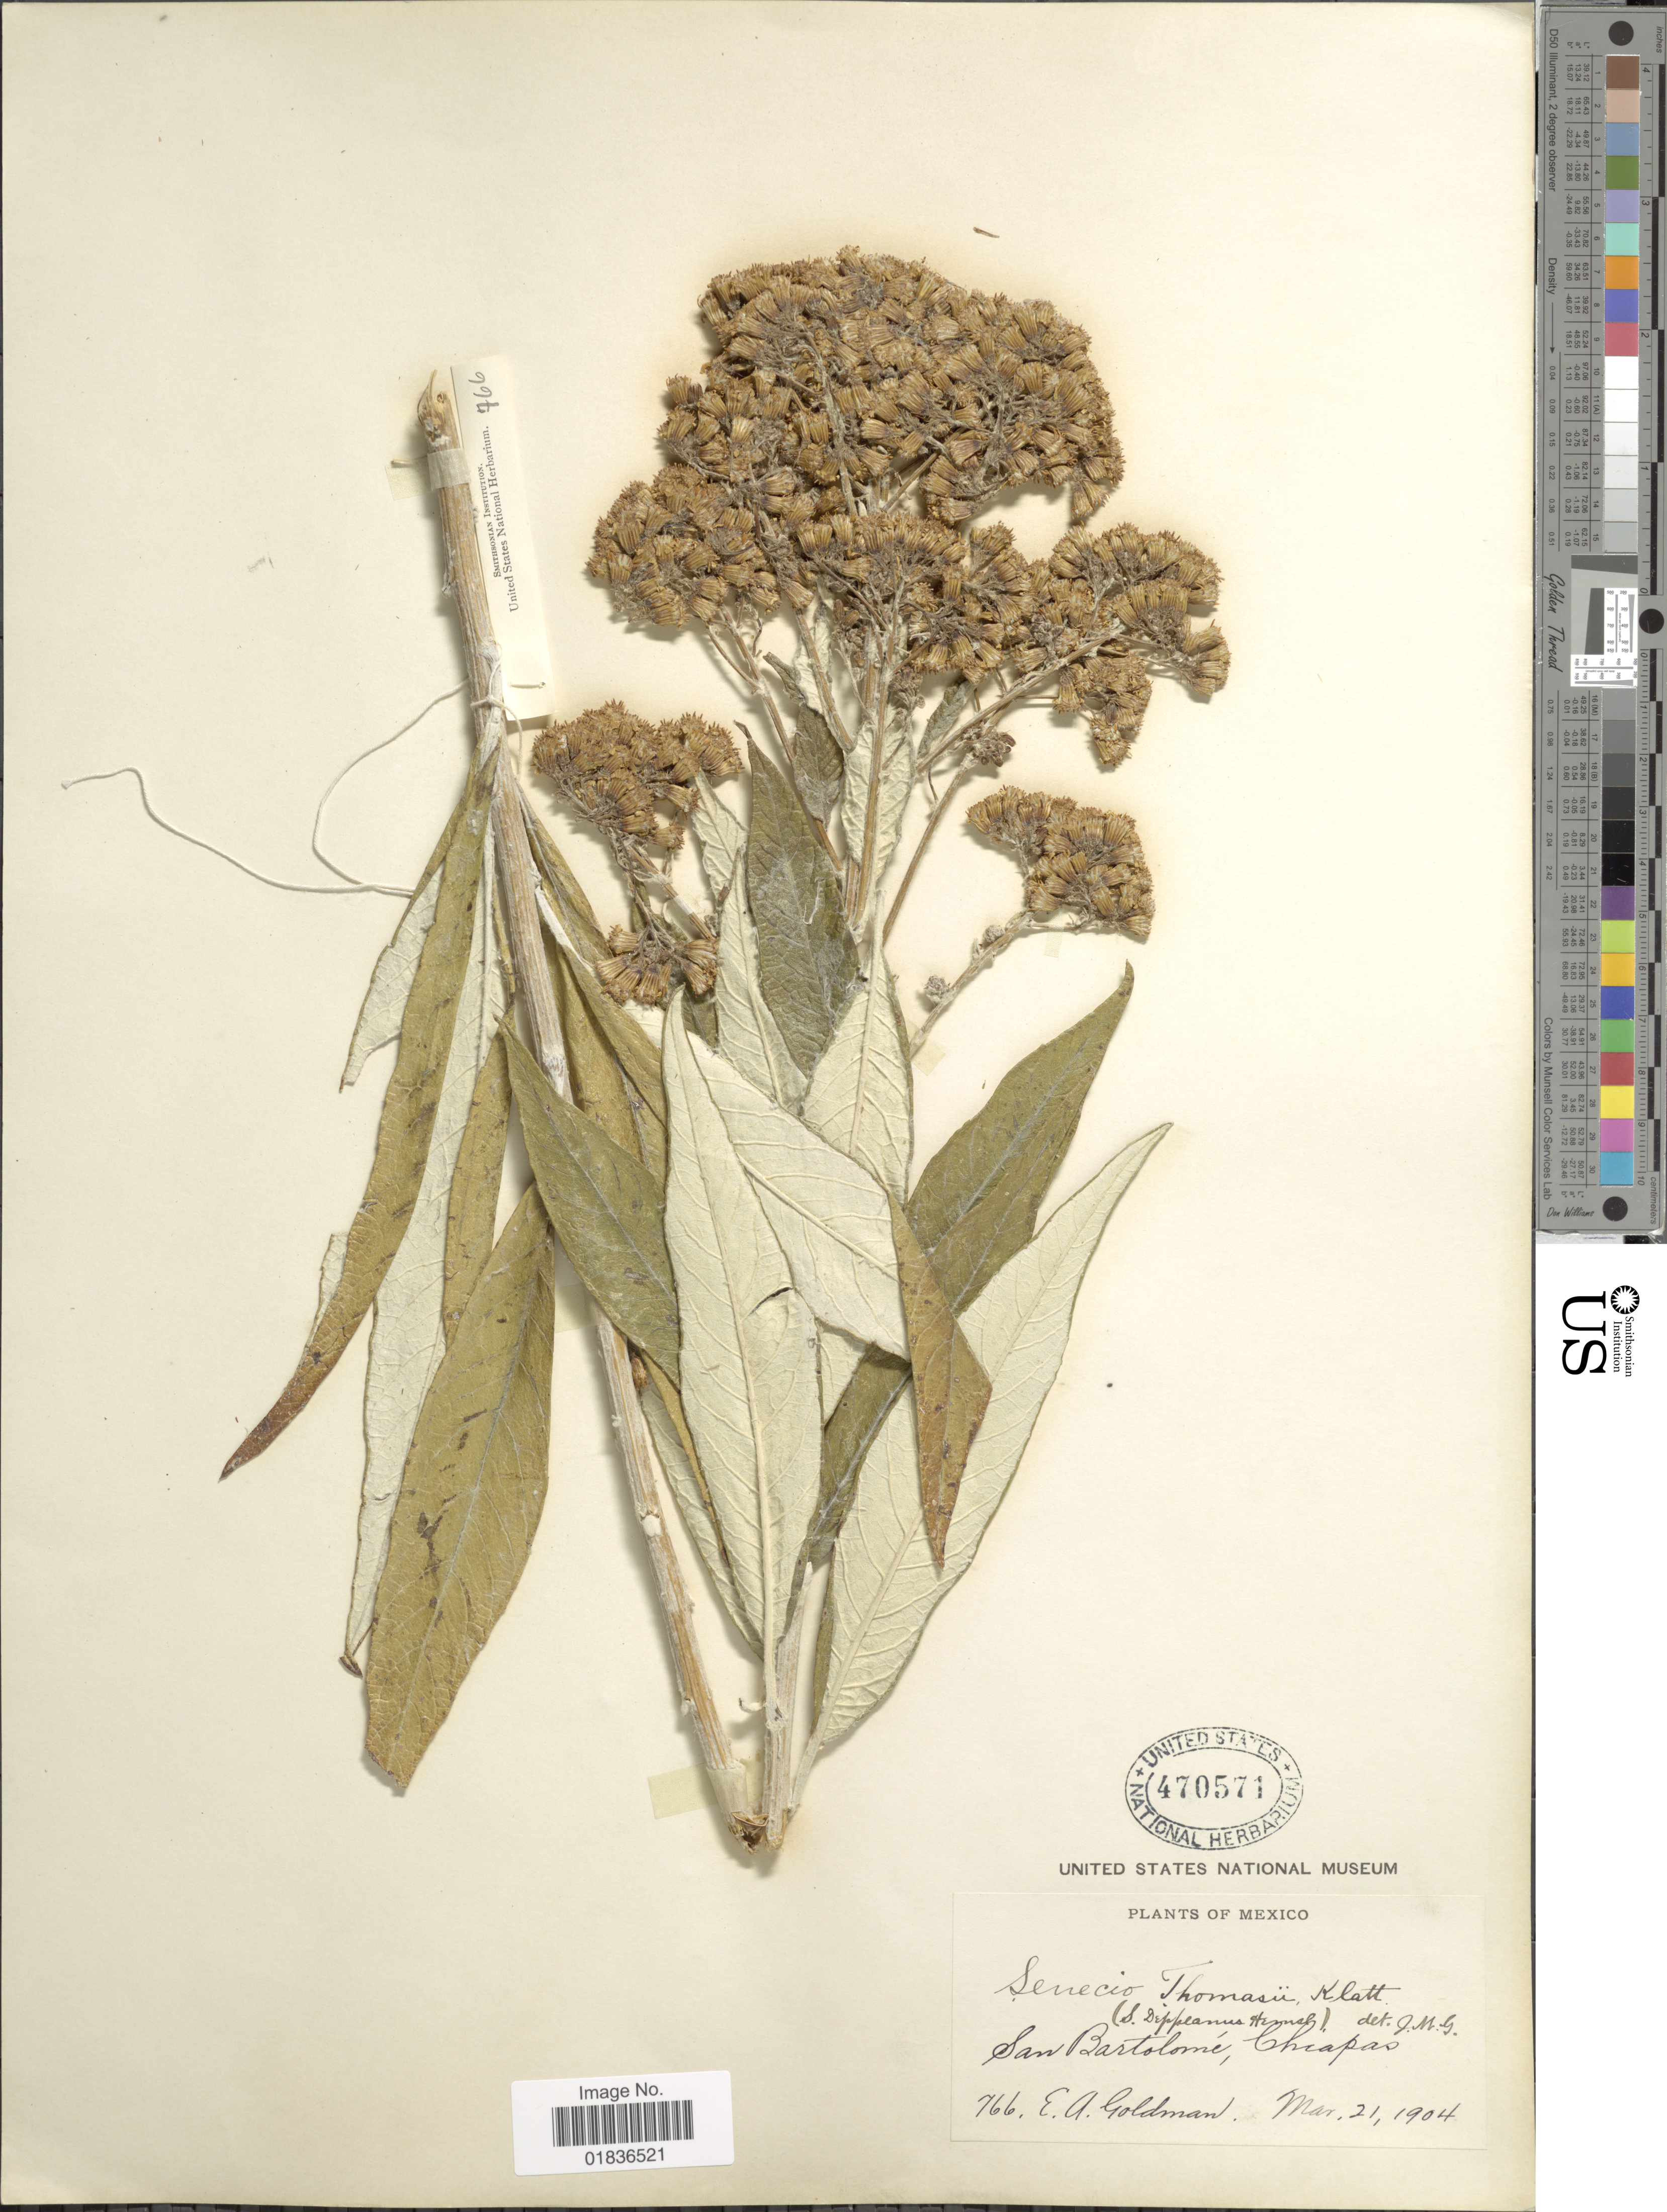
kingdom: Plantae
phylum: Tracheophyta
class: Magnoliopsida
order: Asterales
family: Asteraceae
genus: Senecio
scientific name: Senecio deppeanus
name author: Hemsl.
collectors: E. A. Goldman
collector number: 766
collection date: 1904-03-21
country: Mexico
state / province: Chiapas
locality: San Bartolome.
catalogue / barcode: US 470571